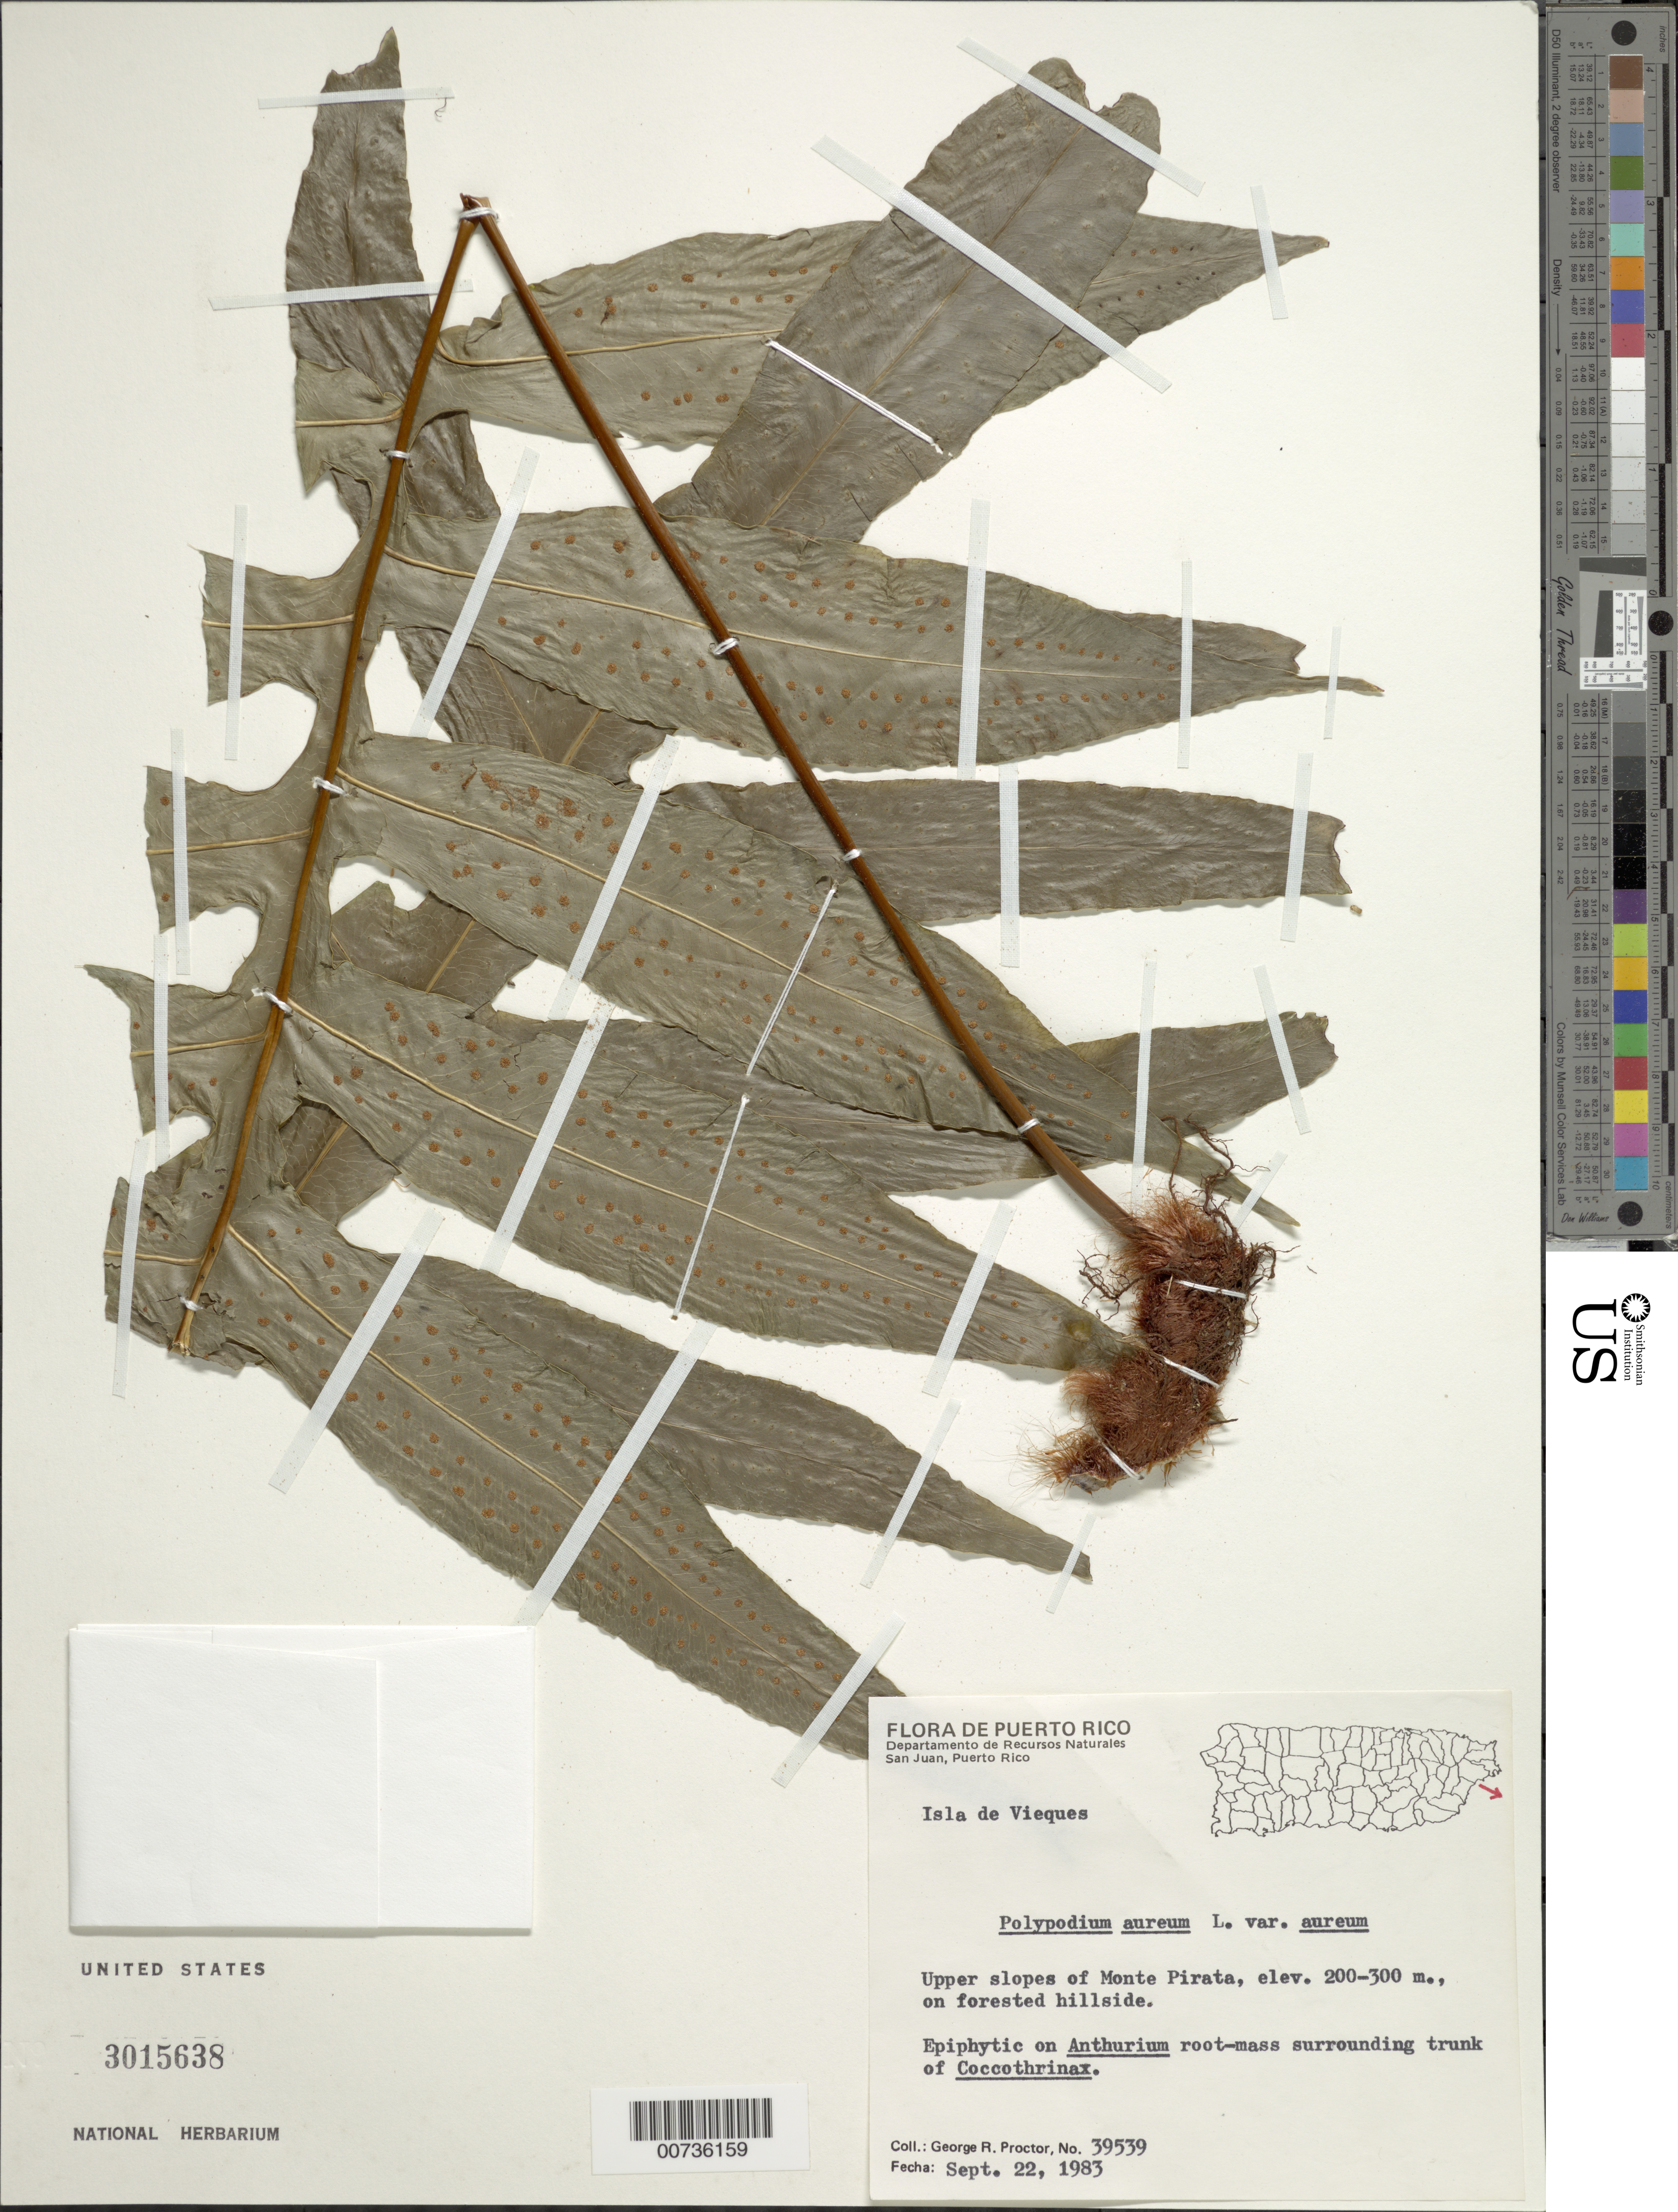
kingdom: Plantae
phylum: Tracheophyta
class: Polypodiopsida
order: Polypodiales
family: Polypodiaceae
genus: Phlebodium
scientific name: Phlebodium aureum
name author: (L.) J. Sm.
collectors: G. R. Proctor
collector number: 39539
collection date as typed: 22 Sep 1983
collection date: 1983-09-22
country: Puerto Rico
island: Vieques I.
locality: Upper slopes of Monte Pirata, on forested hillside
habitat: Epiphytic on Anthurium root-mass surrounding trunk of Coccothrinax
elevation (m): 200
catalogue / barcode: US 3015638